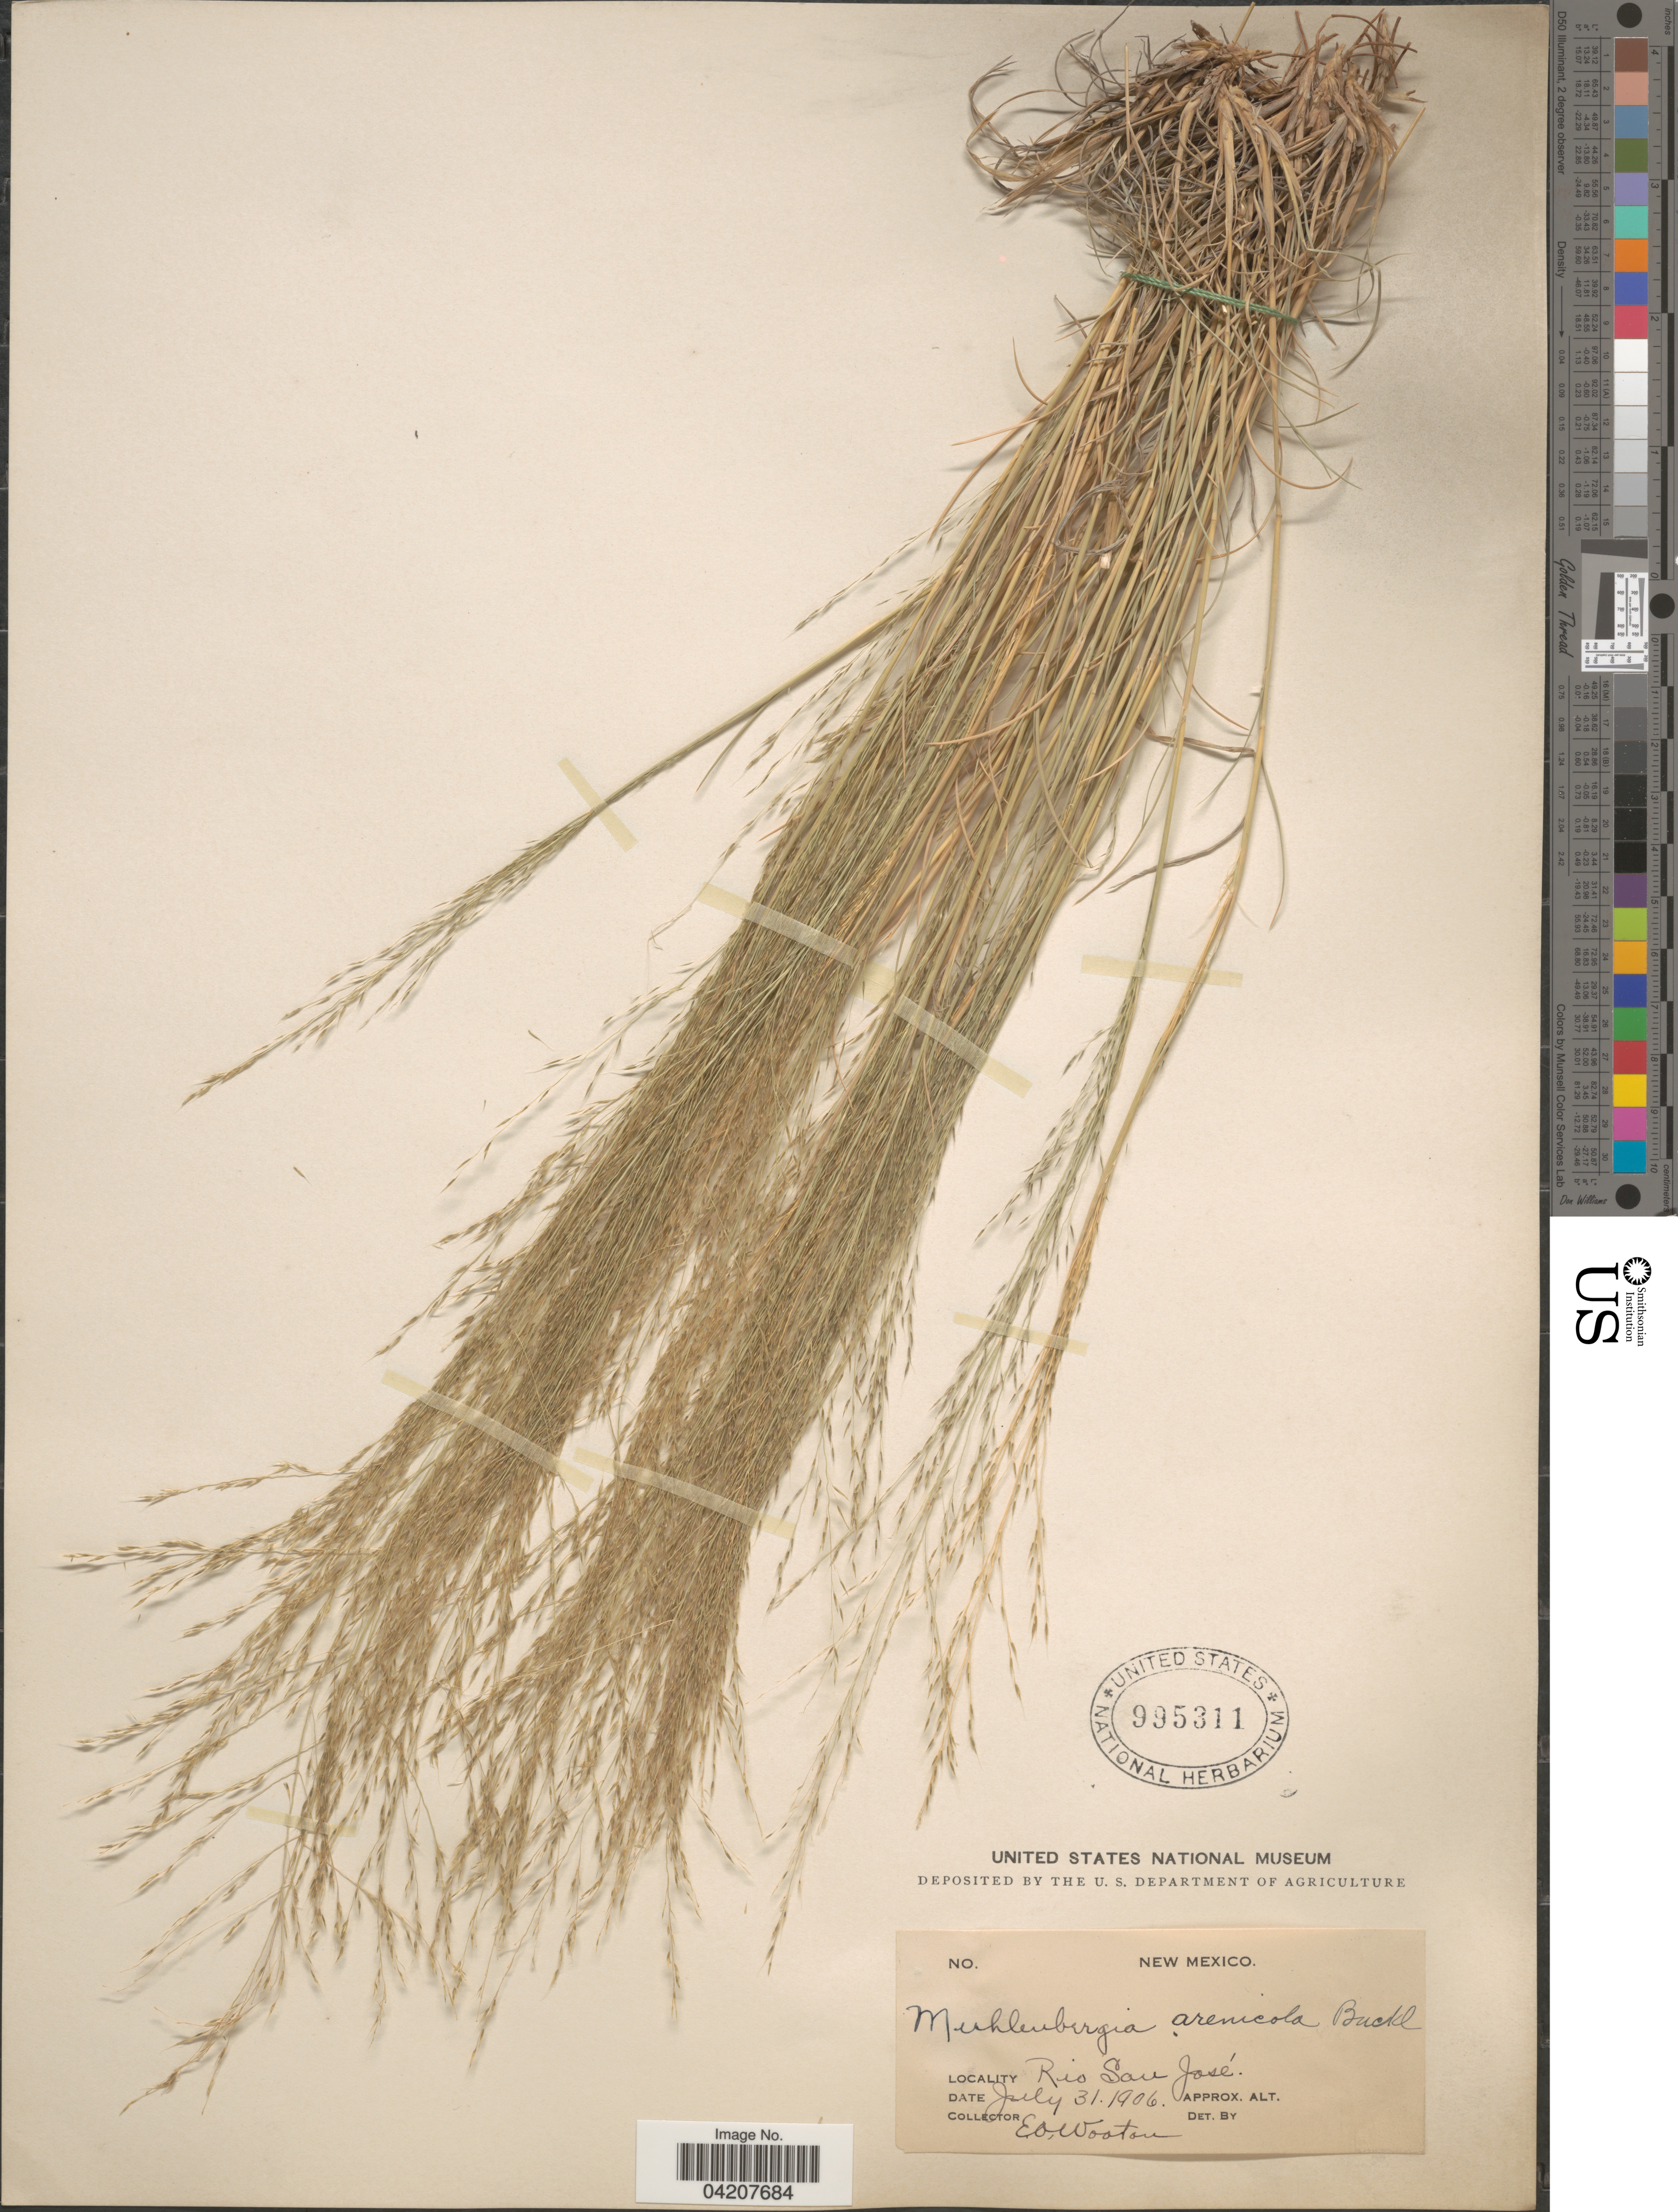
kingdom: Plantae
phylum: Tracheophyta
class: Liliopsida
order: Poales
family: Poaceae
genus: Muhlenbergia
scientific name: Muhlenbergia arenicola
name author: Buckley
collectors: E. O. Wooton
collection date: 1906-07-31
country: United States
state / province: New Mexico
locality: Rio San José.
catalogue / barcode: US 995311